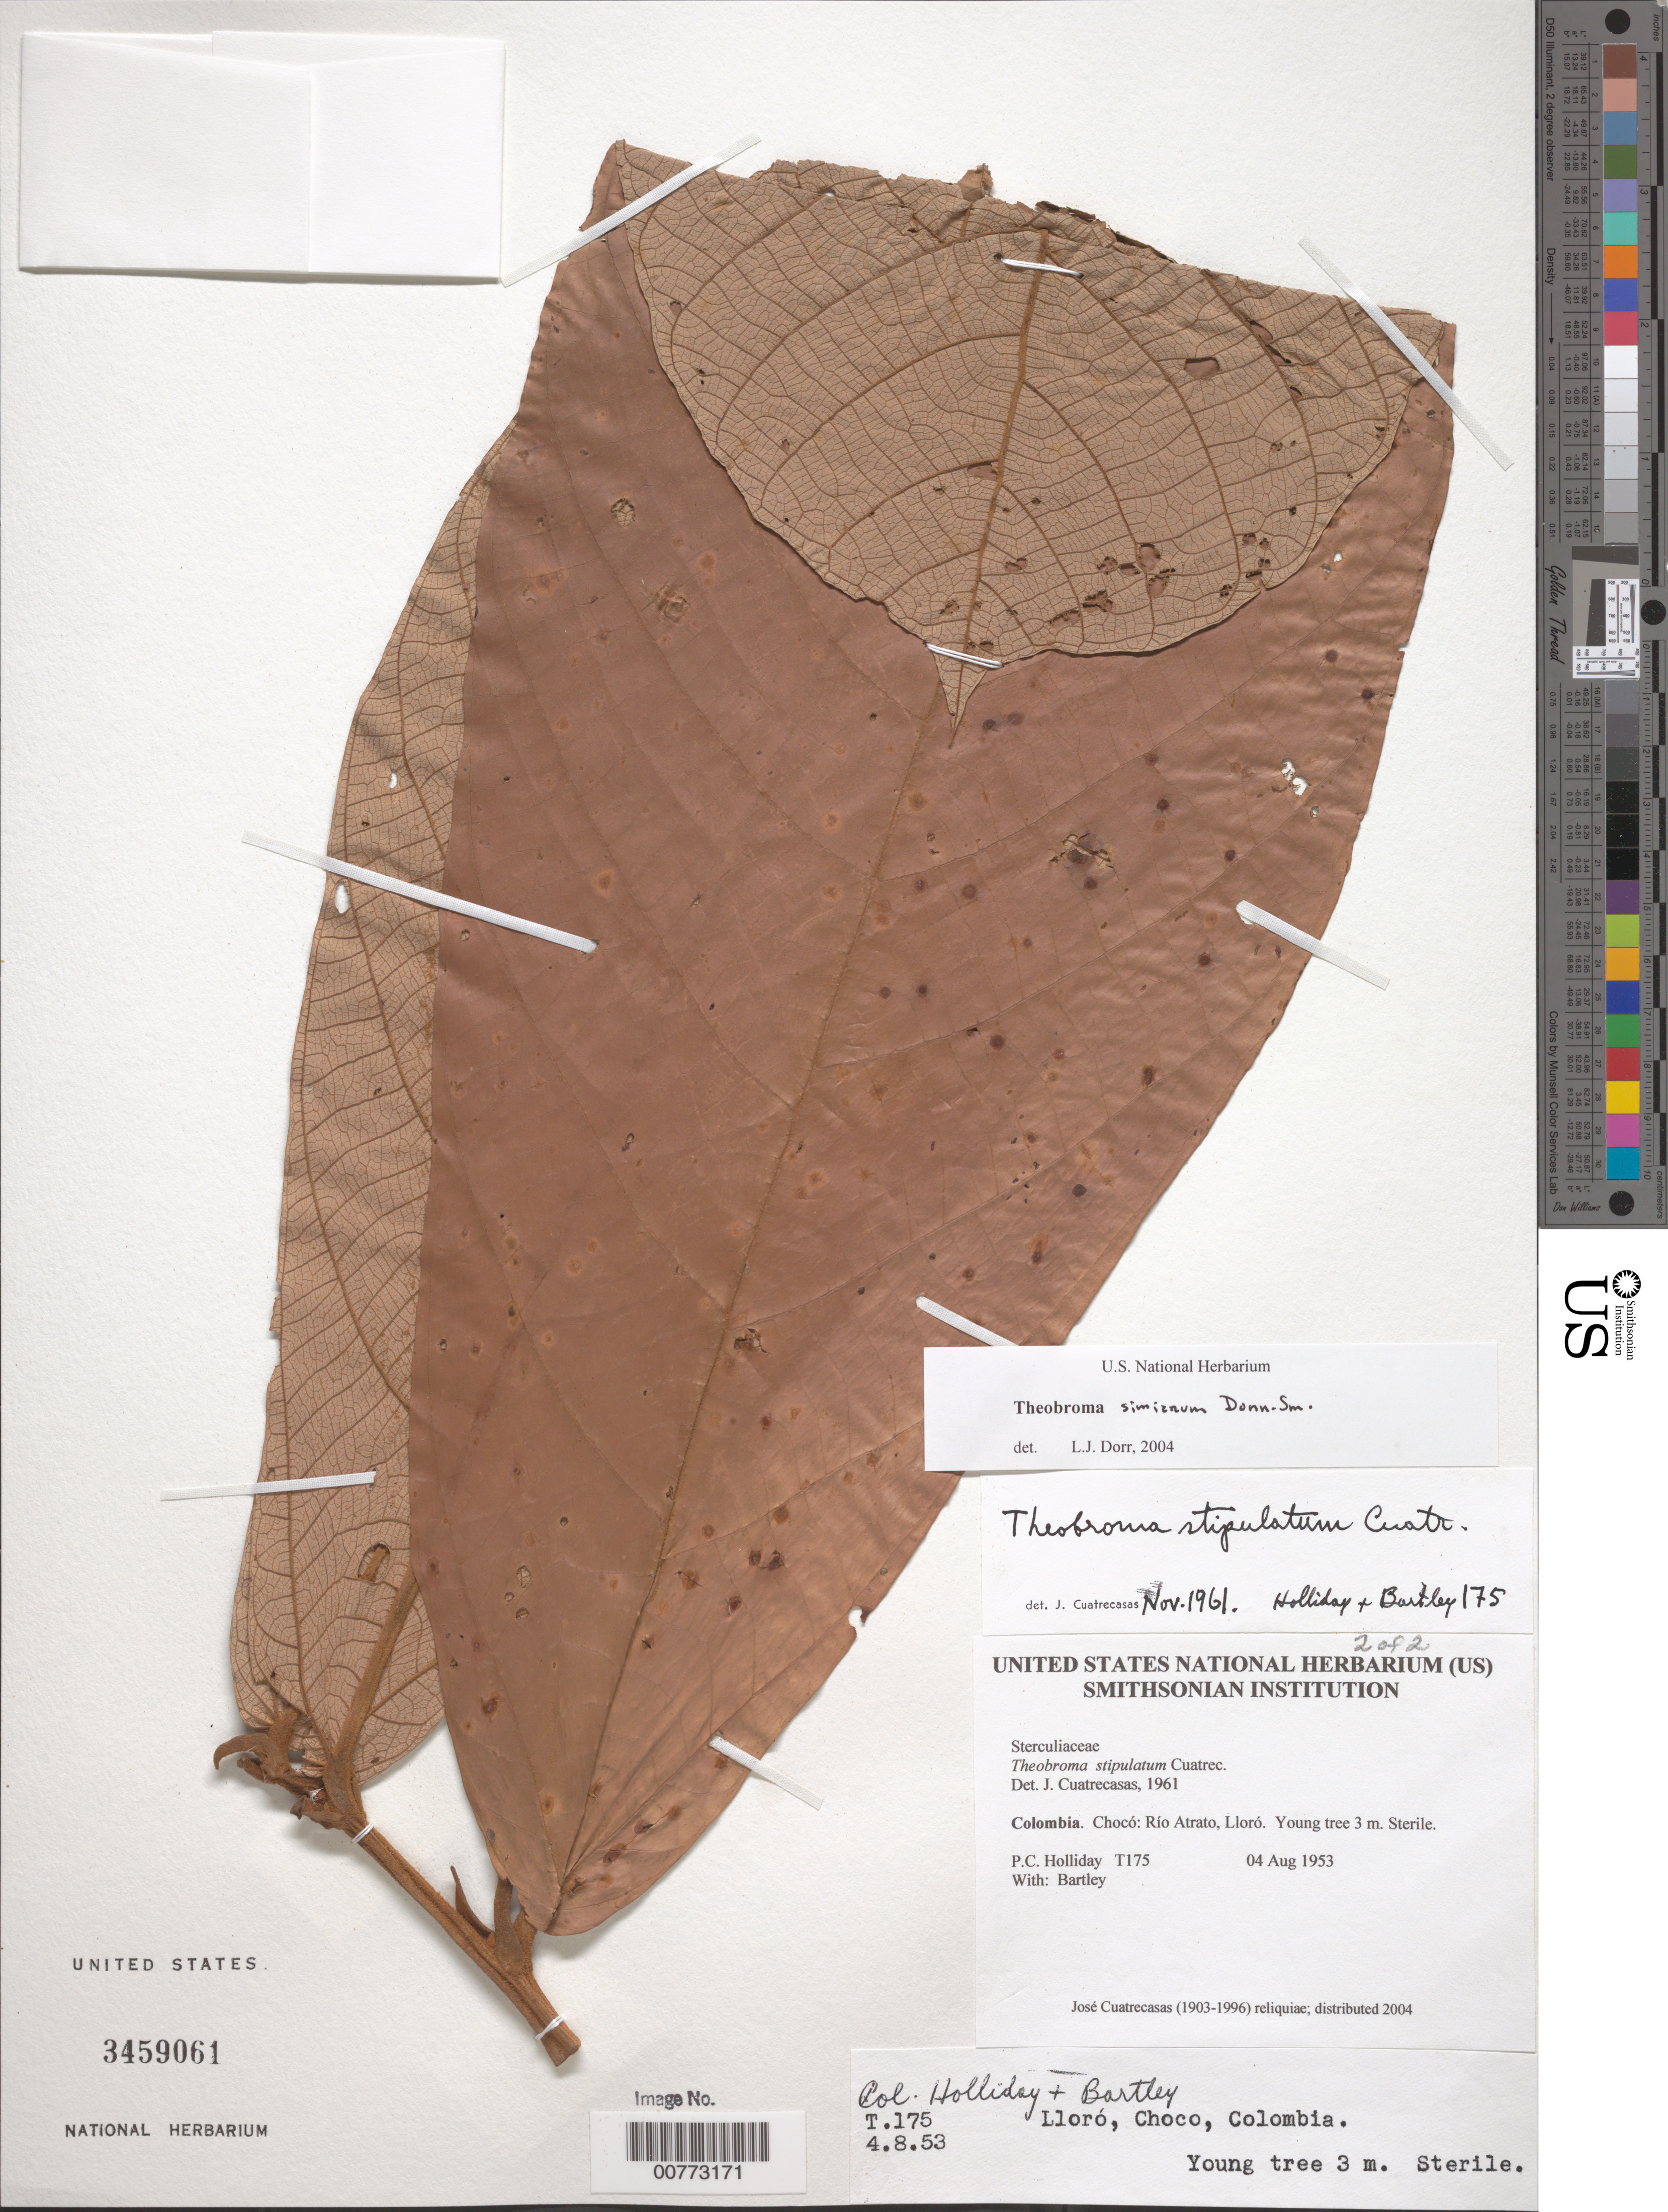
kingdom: Plantae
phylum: Tracheophyta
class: Magnoliopsida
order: Malvales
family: Malvaceae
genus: Theobroma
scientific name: Theobroma simiarum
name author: Donn. Sm.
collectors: P. C. Holliday & -. Bartley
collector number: T175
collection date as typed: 04 Aug 1953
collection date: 1953-08-04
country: Colombia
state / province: Chocó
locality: Río Atrato, Lloró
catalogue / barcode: US 3459061